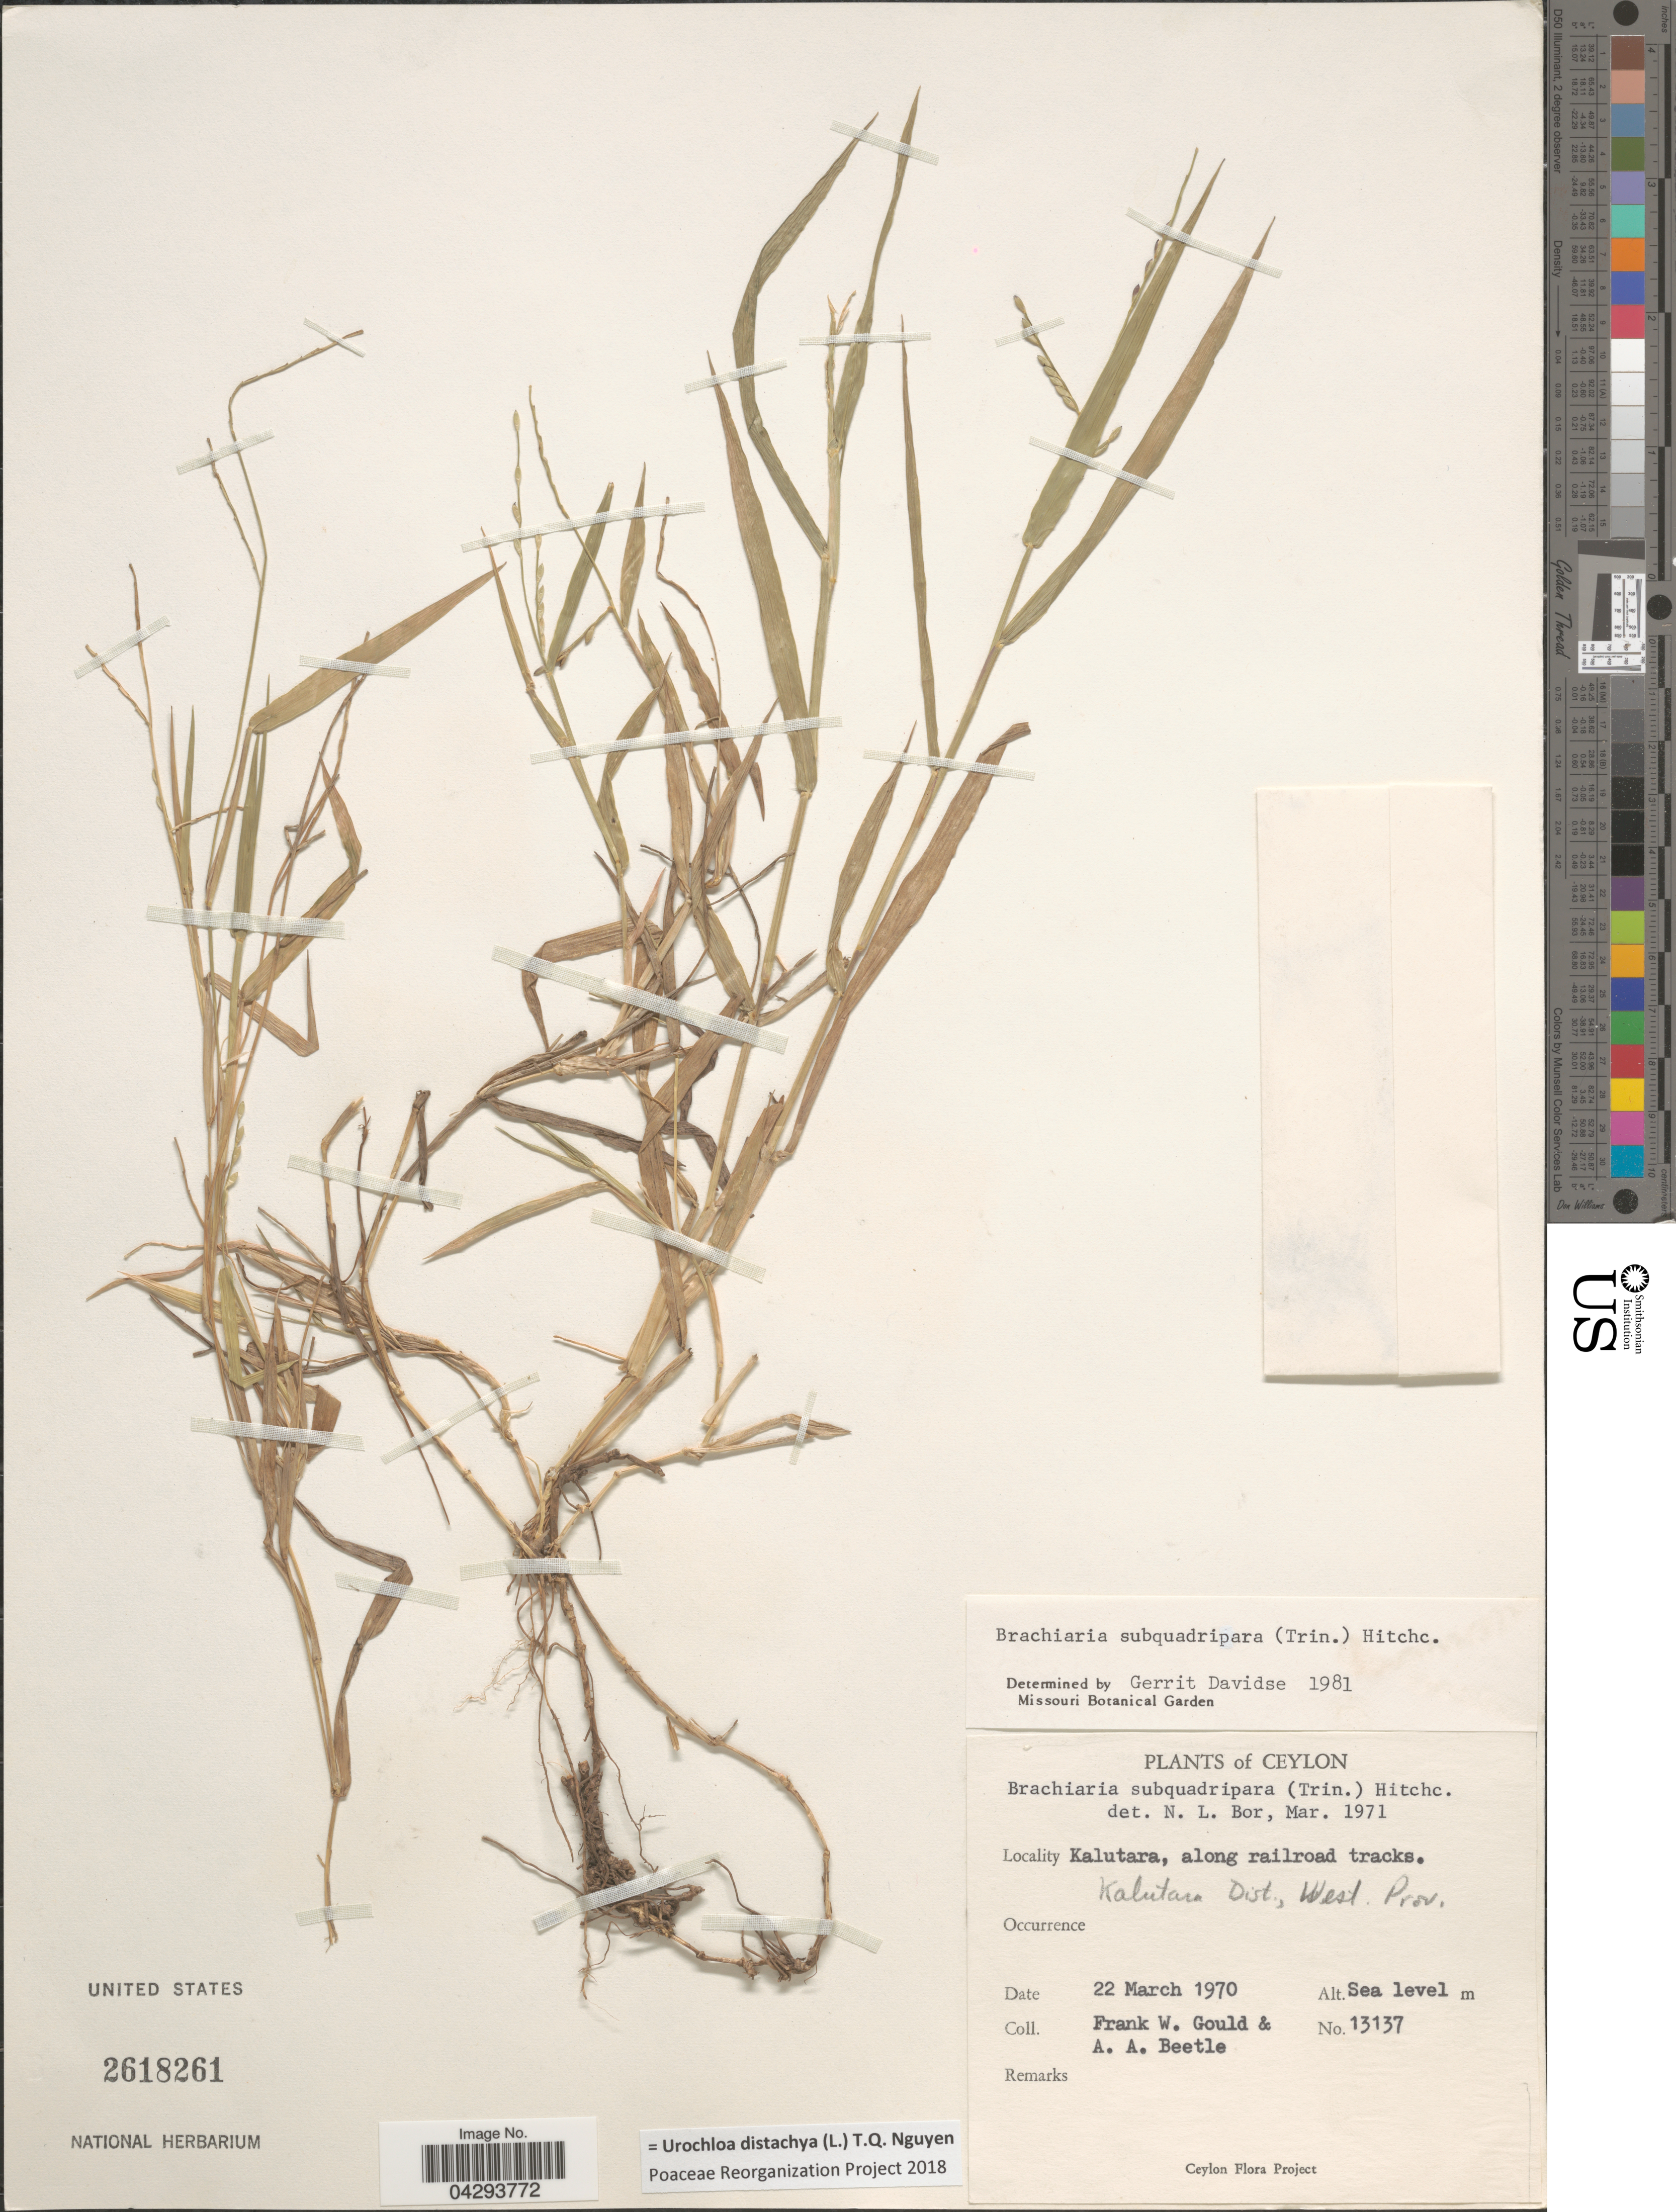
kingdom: Plantae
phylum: Tracheophyta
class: Liliopsida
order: Poales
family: Poaceae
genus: Urochloa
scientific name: Urochloa distachya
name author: (L.) T.Q. Nguyen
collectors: F. W. Gould & A. A. Beetle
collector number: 13137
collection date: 1970-03-22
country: Sri Lanka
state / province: Western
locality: Ceylon. Kalutara, along railroad tracks. Kalutara Dist.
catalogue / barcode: US 2618261